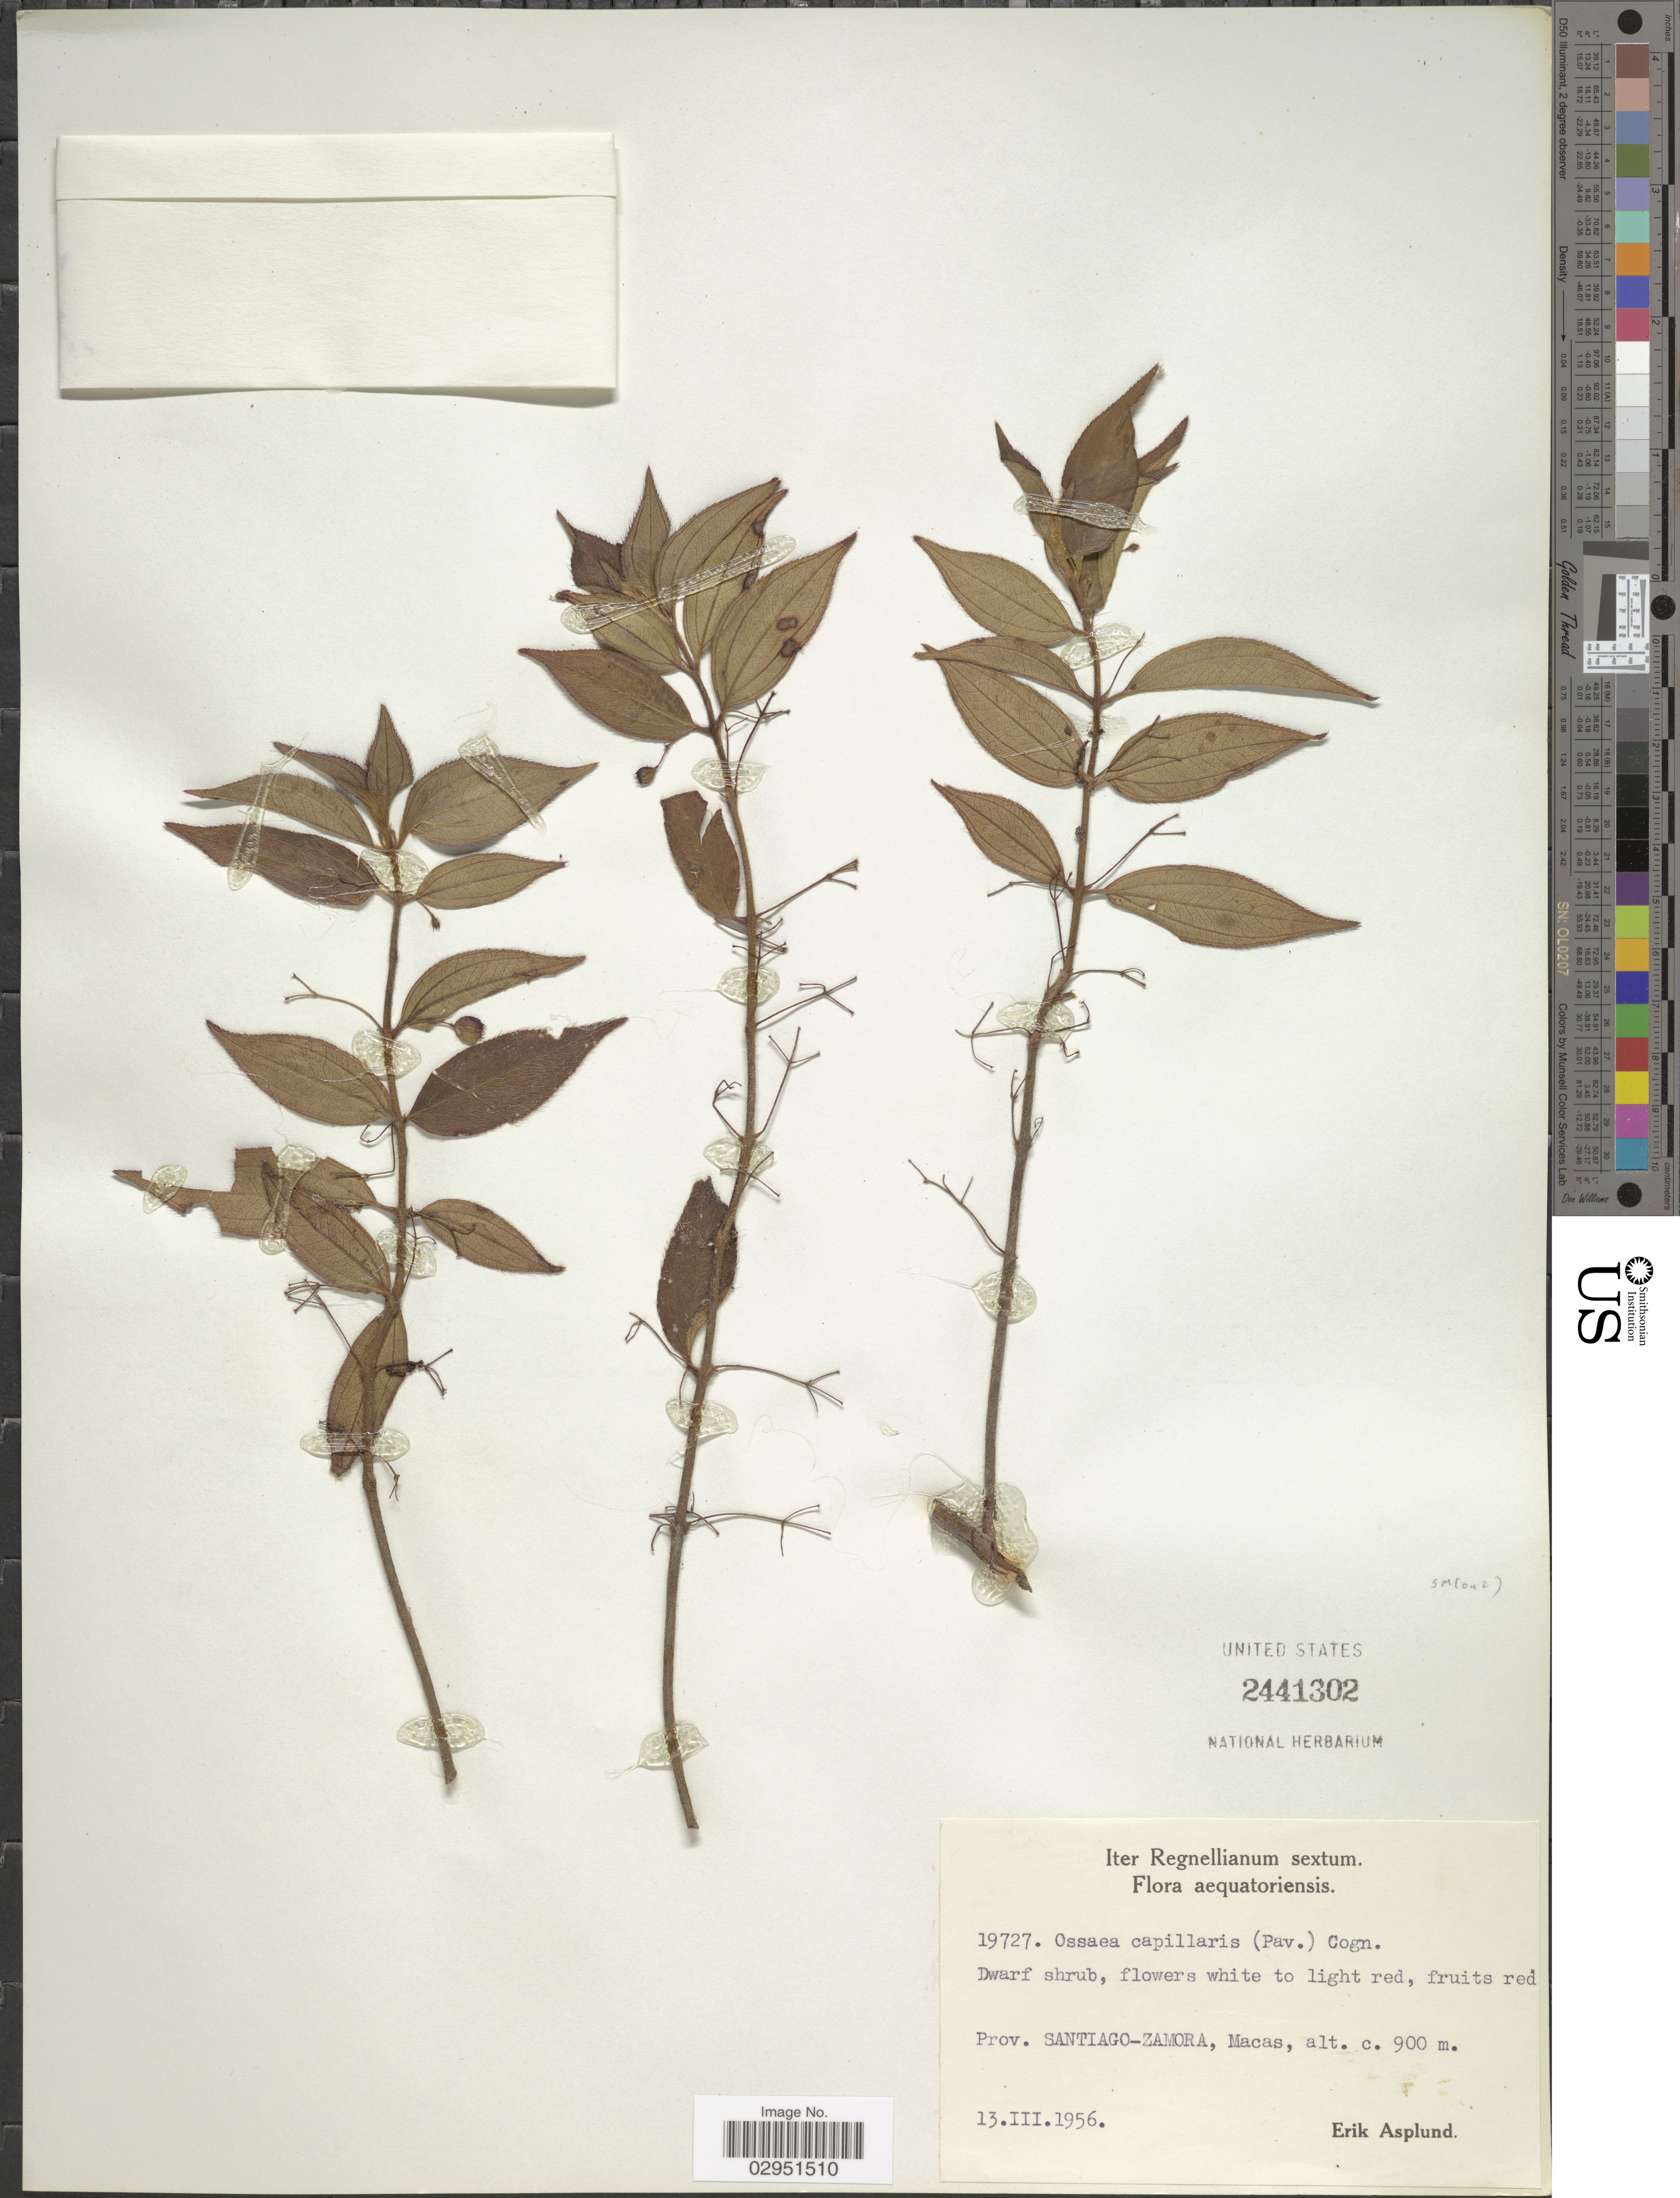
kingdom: Plantae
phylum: Tracheophyta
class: Magnoliopsida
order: Myrtales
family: Melastomataceae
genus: Ossaea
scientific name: Ossaea capillaris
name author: (D. Don) Cogn.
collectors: E. Asplund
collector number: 19727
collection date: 1956-03-13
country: Ecuador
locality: Prov. Santiago-Zamora, Macas.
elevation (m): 900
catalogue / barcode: US 2441302